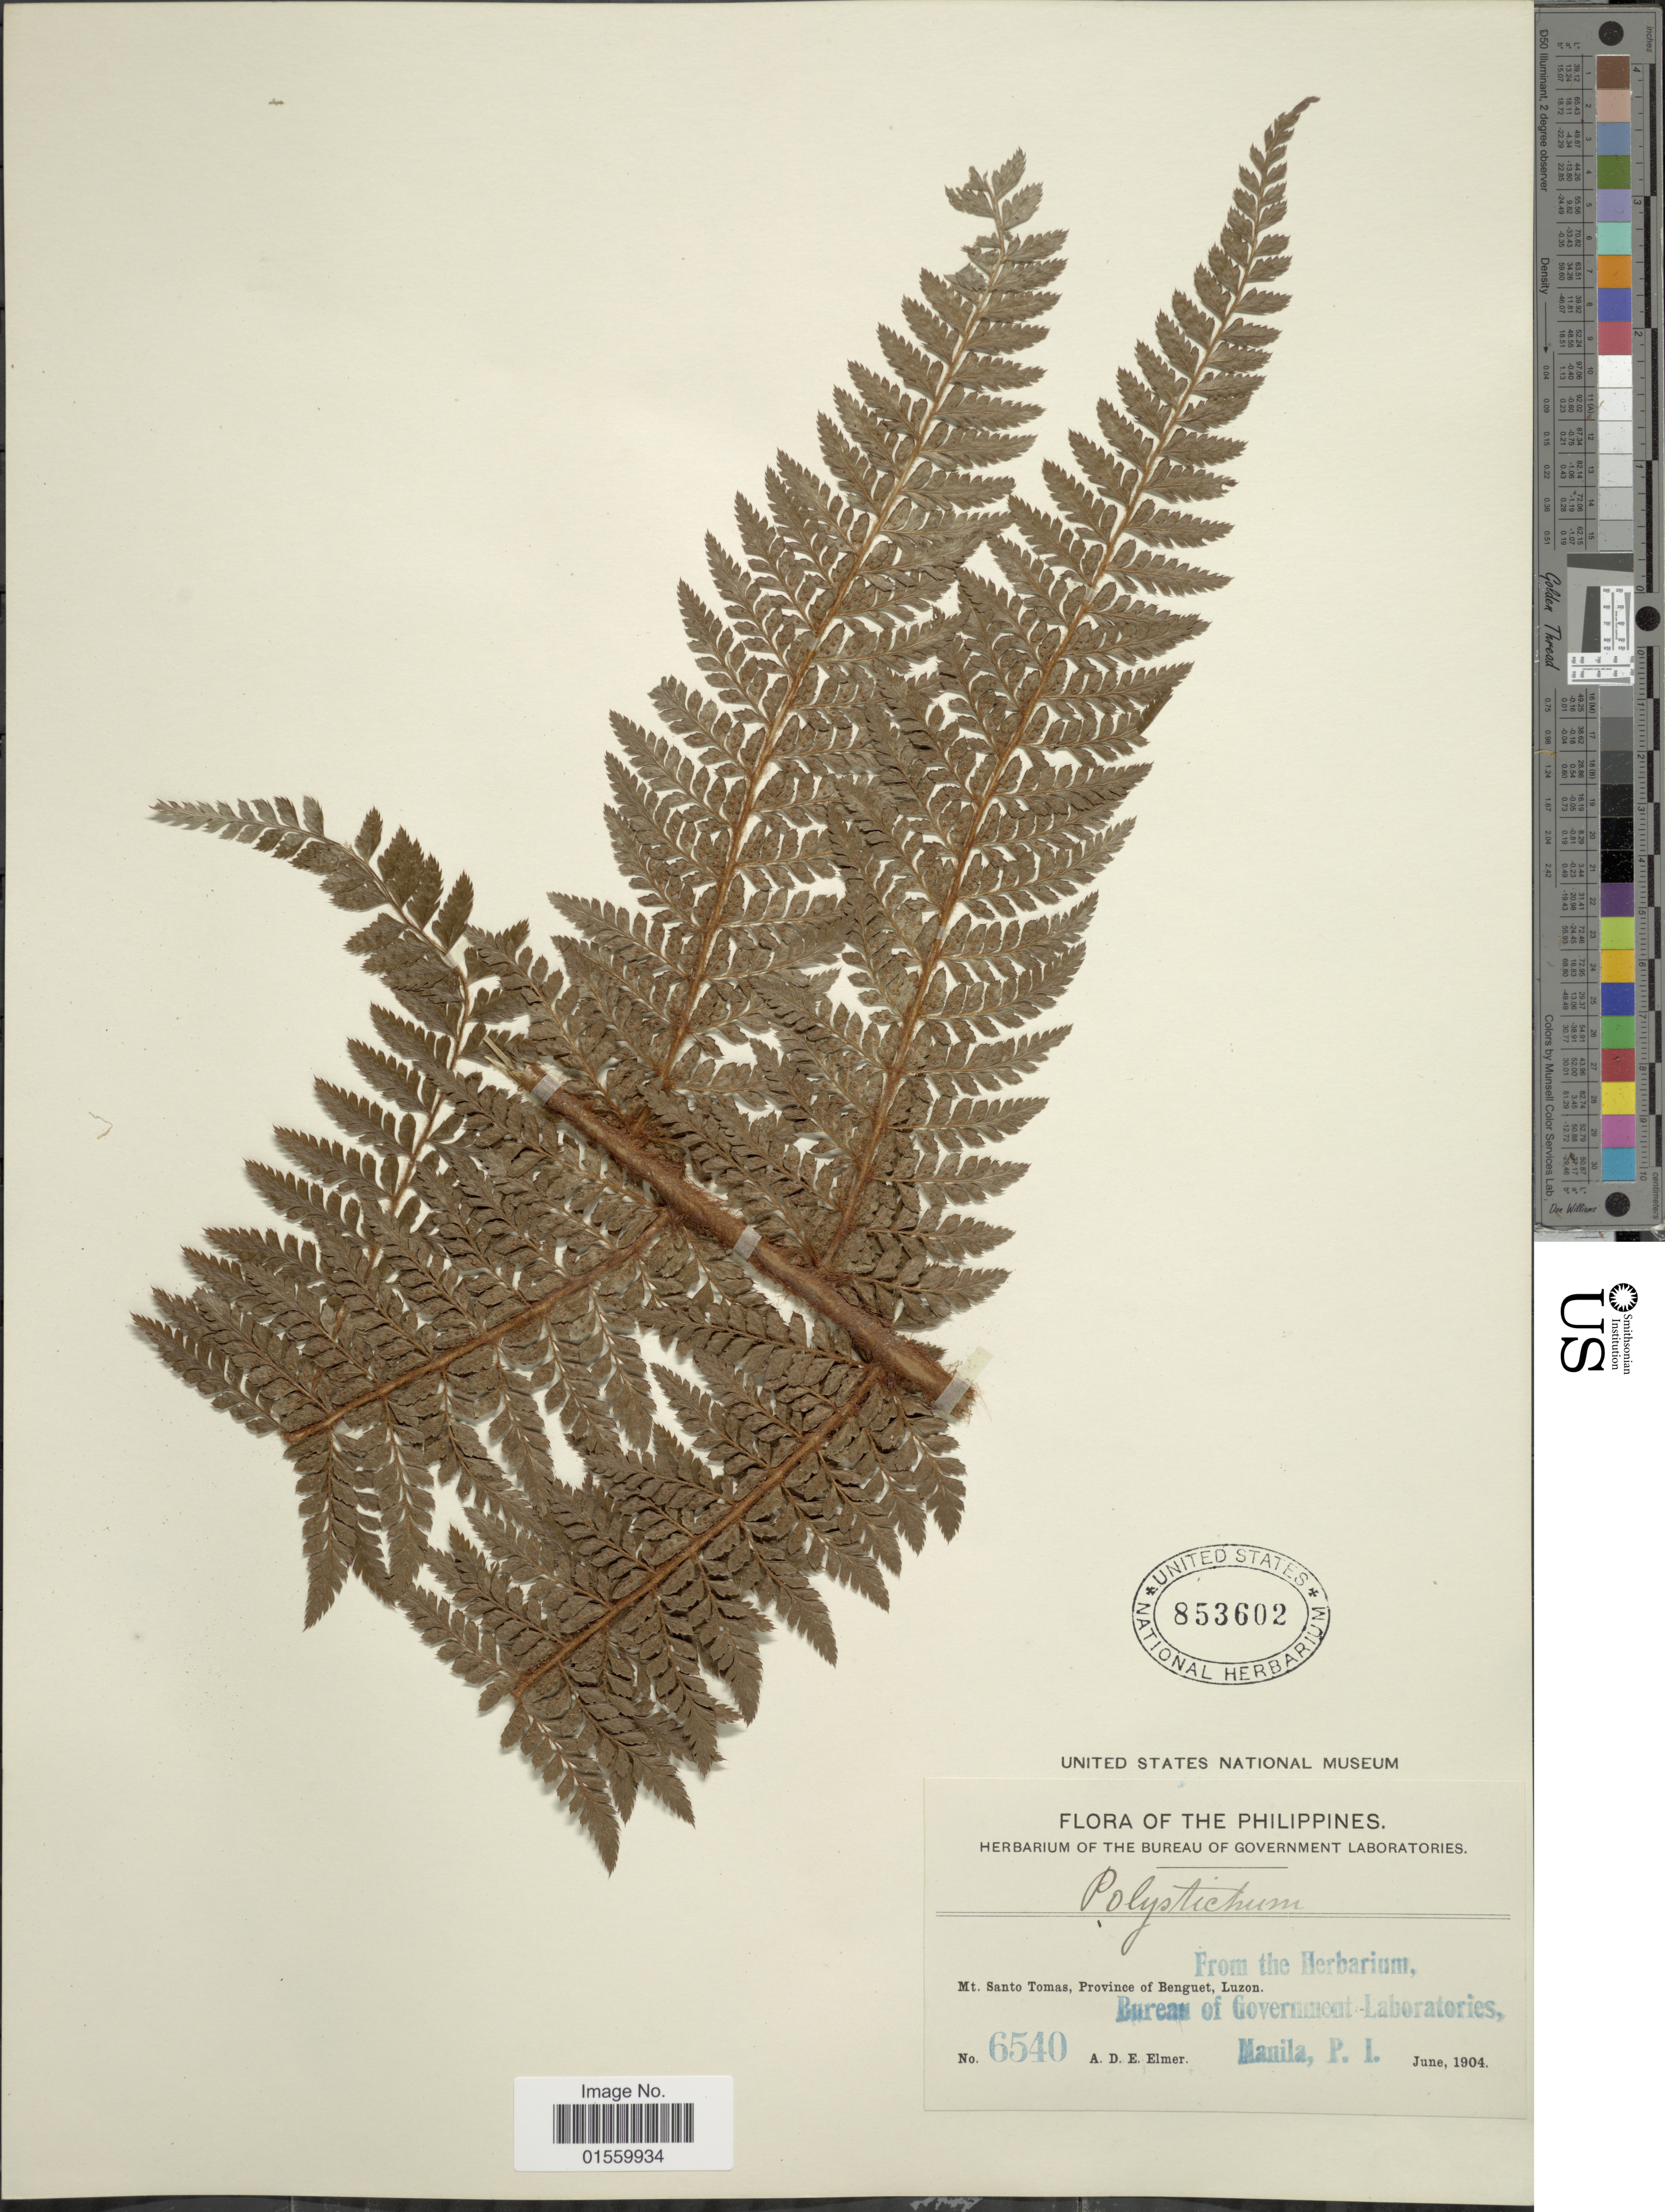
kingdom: Plantae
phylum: Tracheophyta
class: Polypodiopsida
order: Polypodiales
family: Dryopteridaceae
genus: Polystichum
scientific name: Polystichum horizontale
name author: C. Presl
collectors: A. D. E. Elmer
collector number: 6540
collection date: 1904-06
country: Philippines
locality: Mt. Santo Tomas, Province of Benguet, Luzon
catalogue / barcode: US 853602